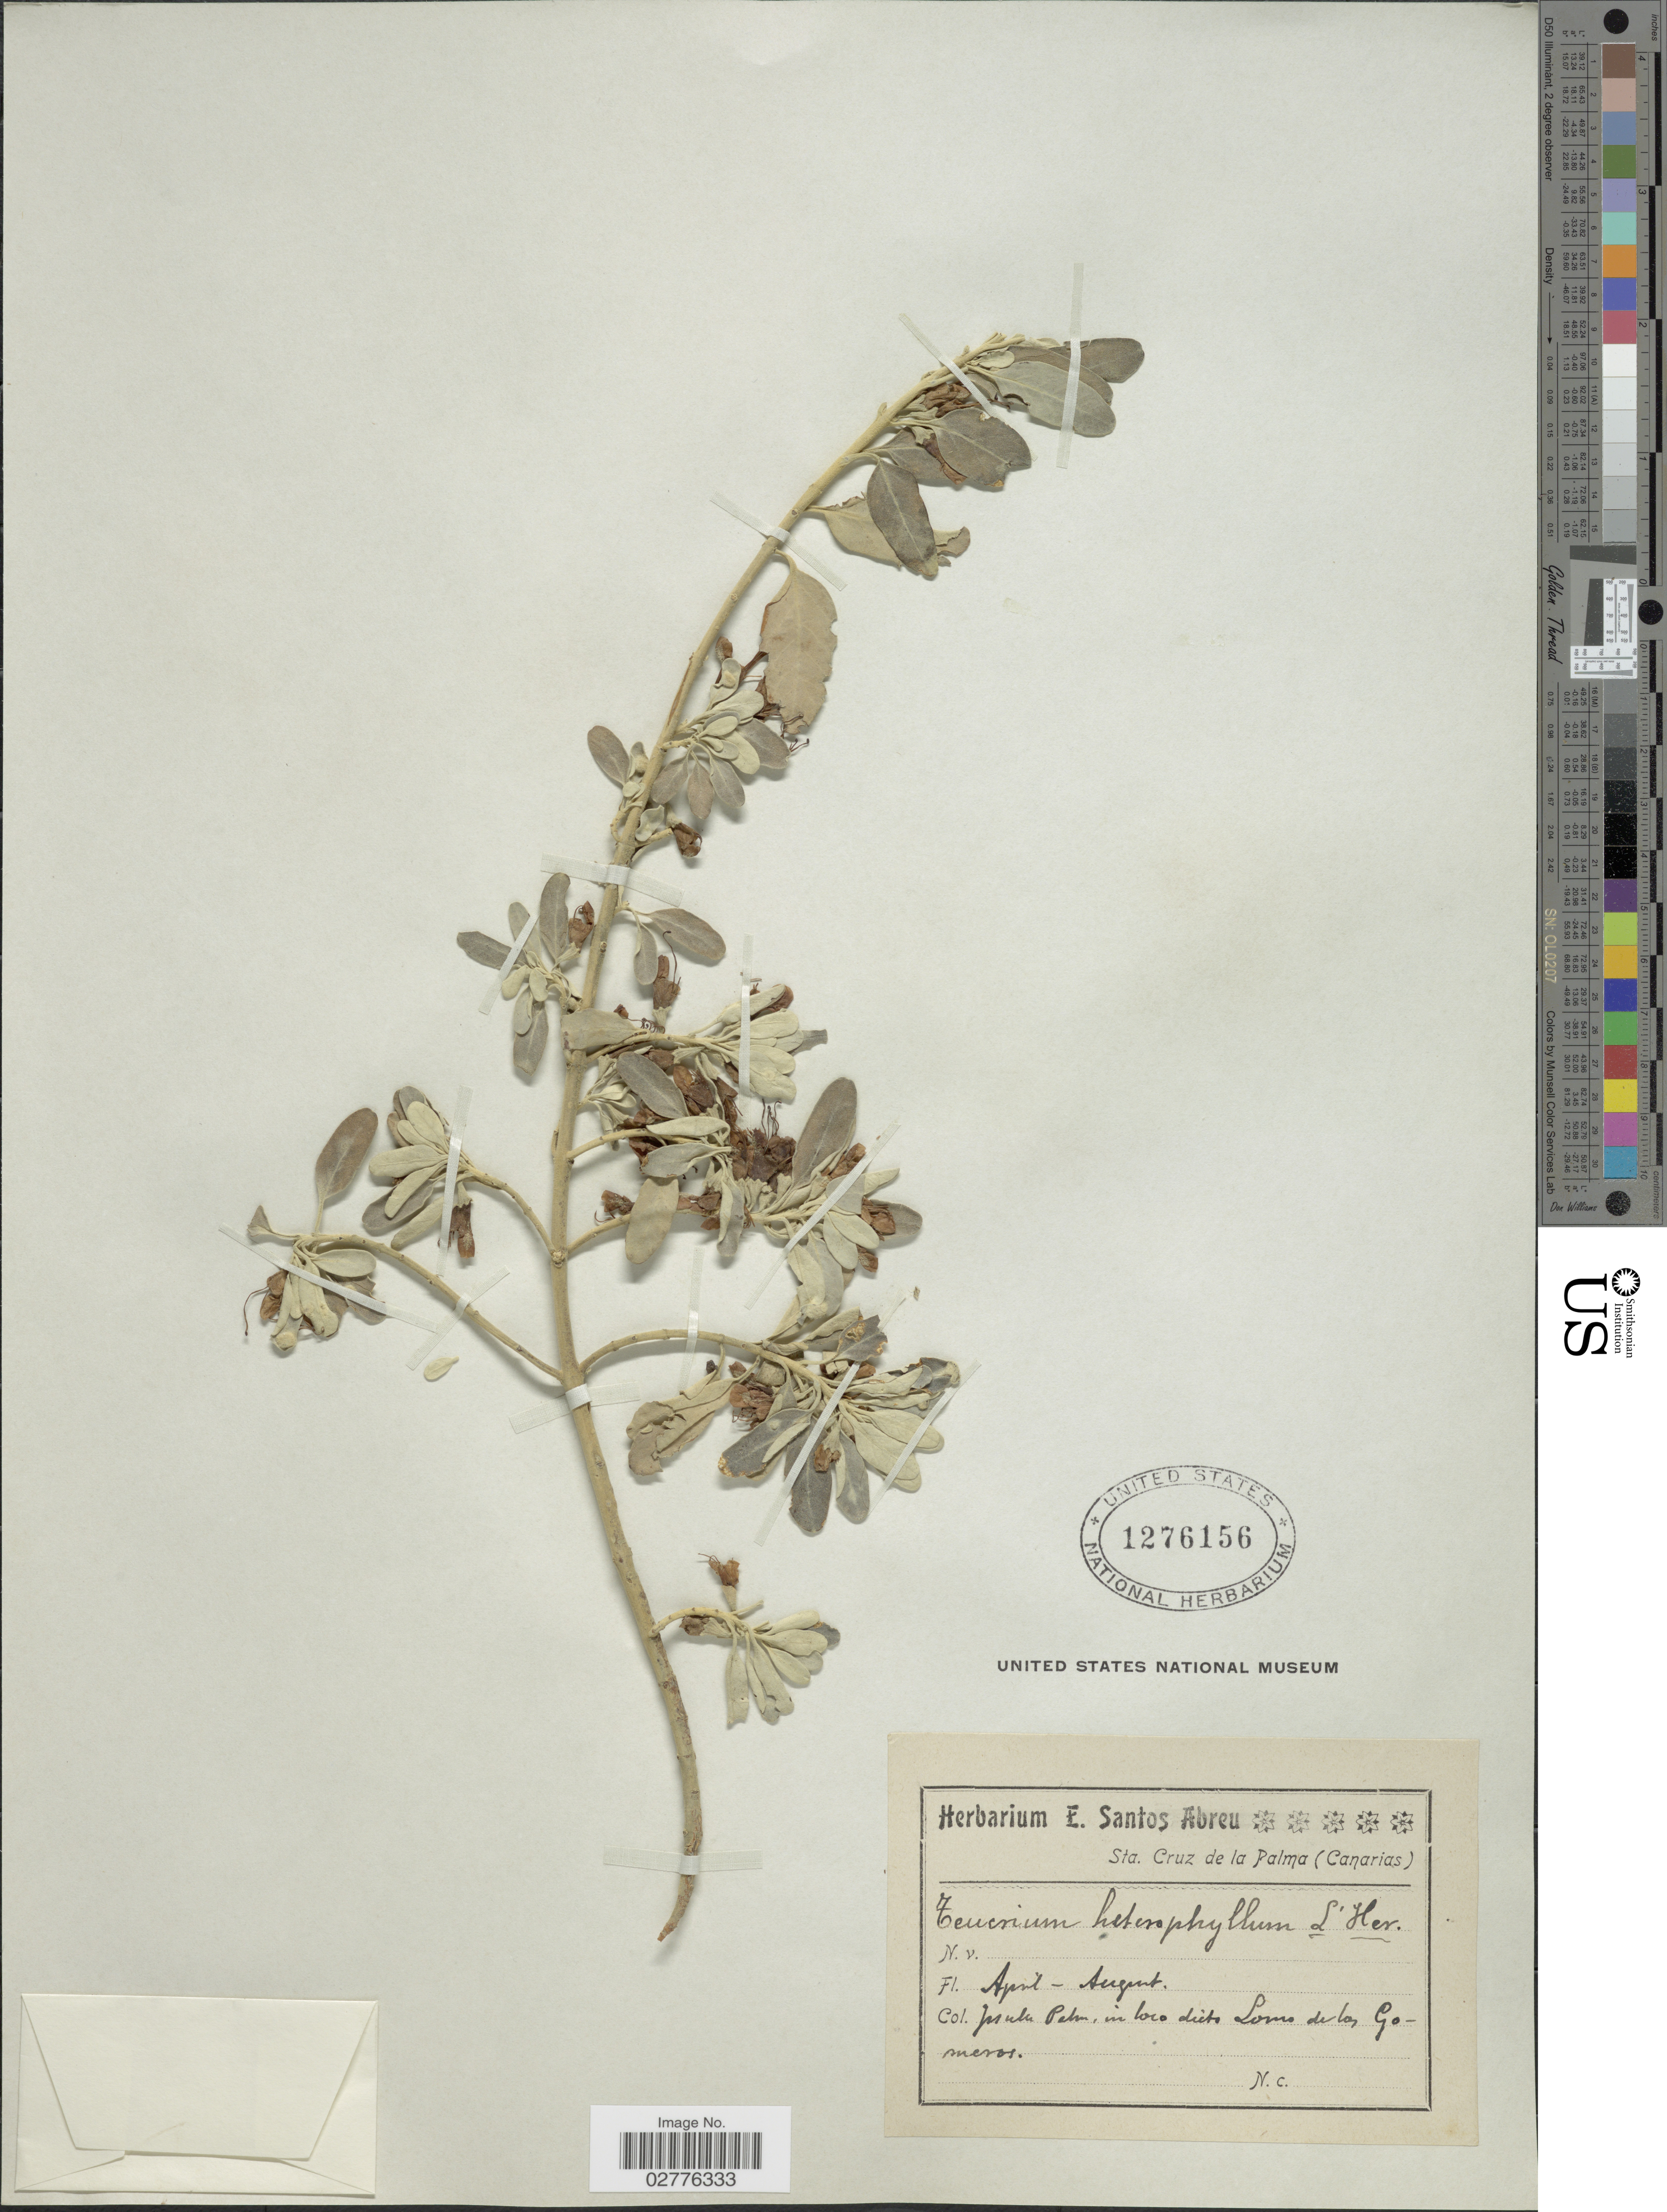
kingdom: Plantae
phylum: Tracheophyta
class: Magnoliopsida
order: Lamiales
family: Lamiaceae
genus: Teucrium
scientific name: Teucrium heterophyllum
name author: L'Hér.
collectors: ex herb. E. Santos Abrue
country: Spain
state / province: Canarias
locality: Insula Palma, in loco dicto Lomo de los Gomeros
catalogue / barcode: US 1276156